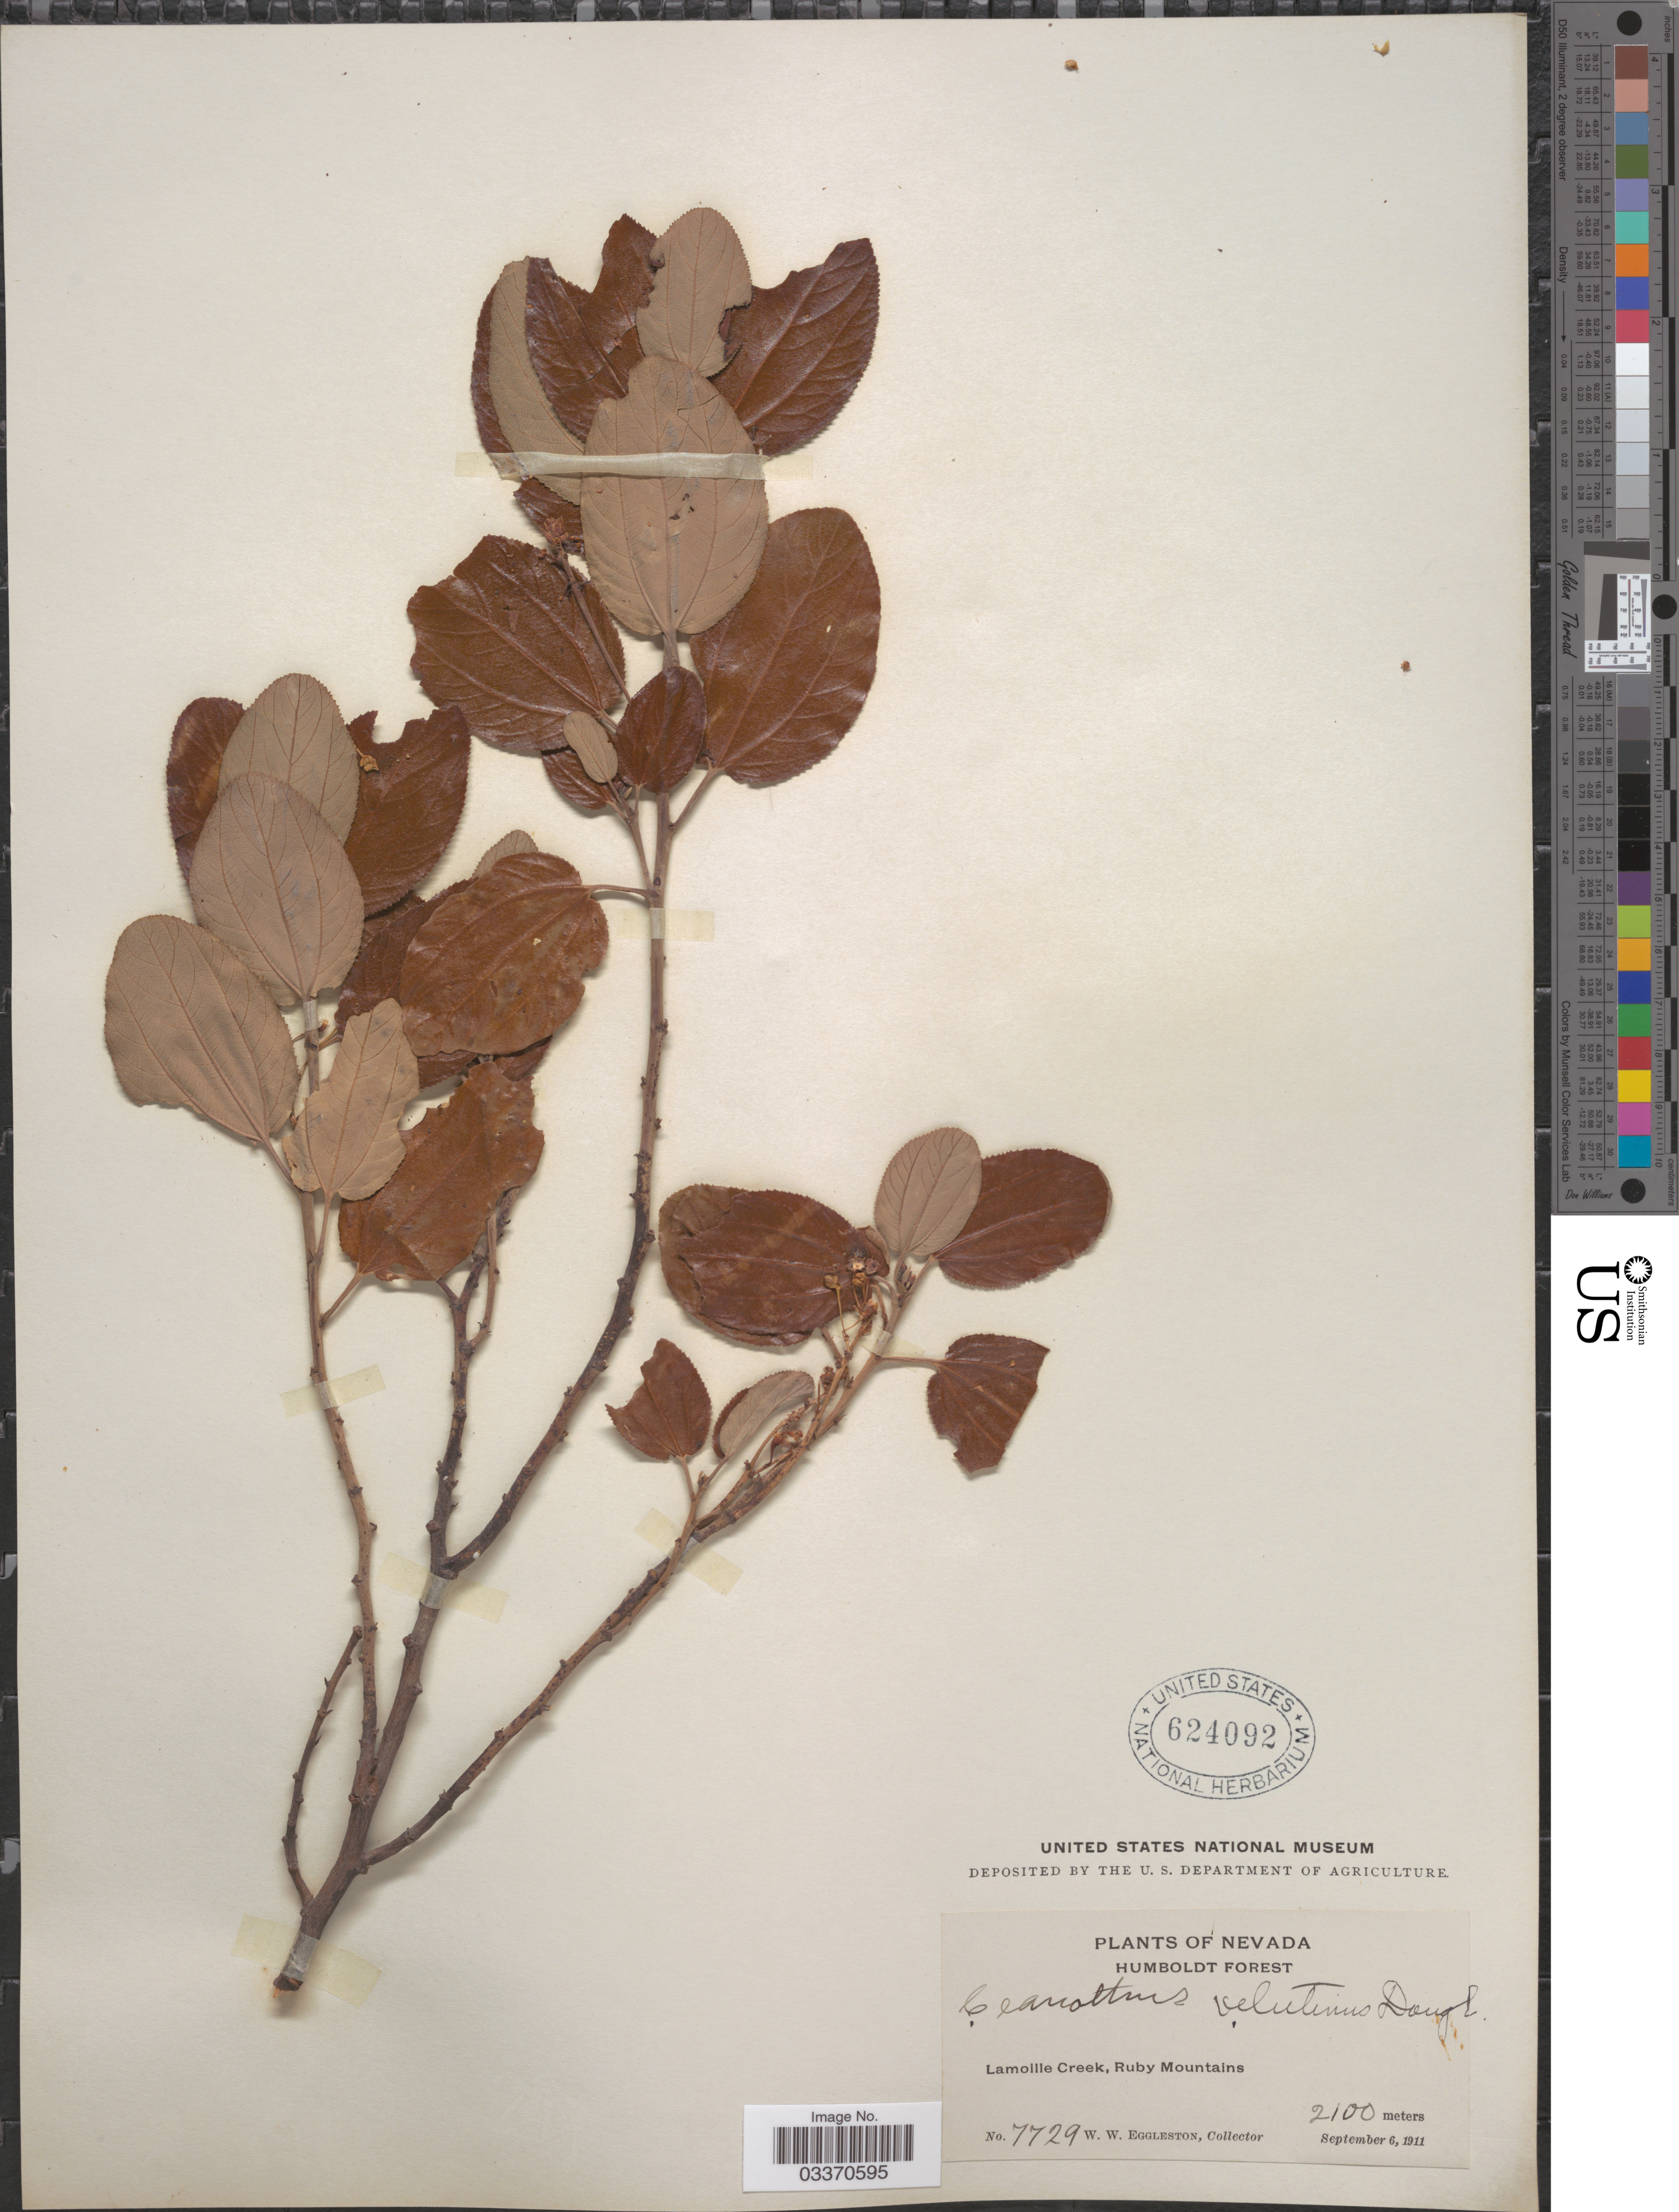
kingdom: Plantae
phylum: Tracheophyta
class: Magnoliopsida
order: Rosales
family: Rhamnaceae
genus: Ceanothus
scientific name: Ceanothus velutinus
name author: Douglas ex Hook.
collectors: W. W. Eggleston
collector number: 7729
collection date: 1911-09-06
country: United States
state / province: Nevada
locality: Humboldt Forest. Lamoille Creek, Ruby Mountains.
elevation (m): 2100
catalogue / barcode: US 624092